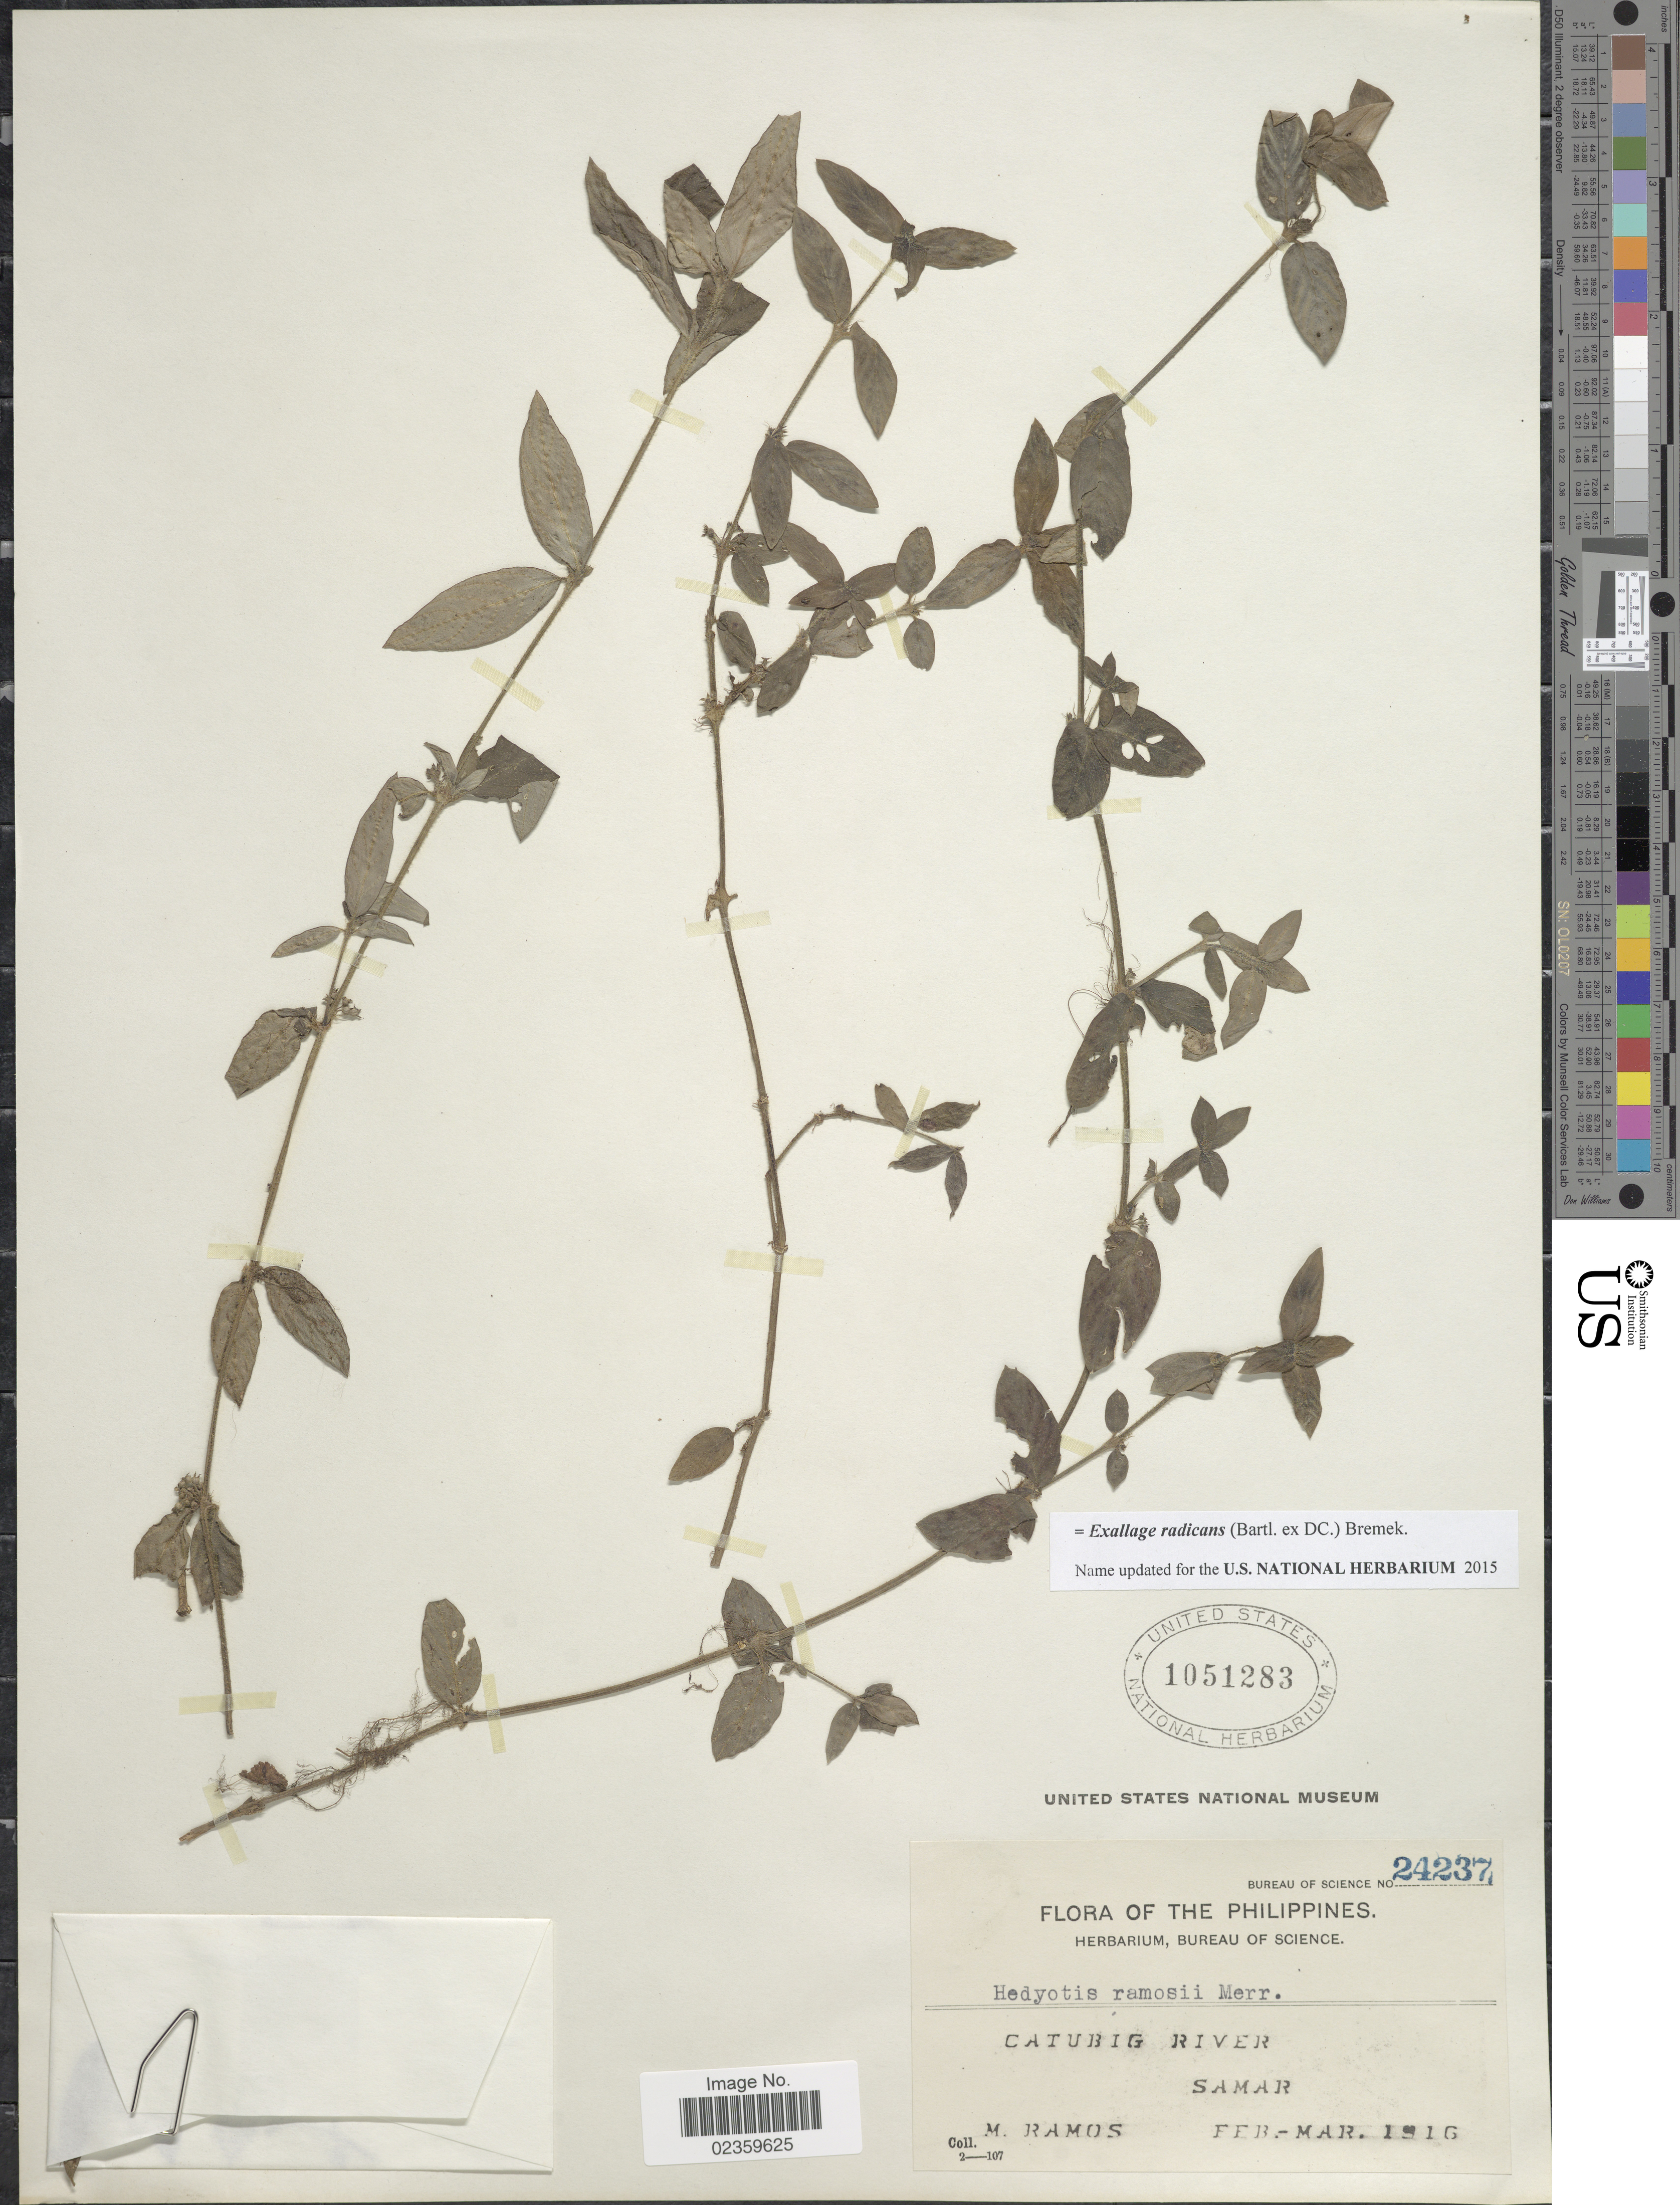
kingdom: Plantae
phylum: Tracheophyta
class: Magnoliopsida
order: Gentianales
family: Rubiaceae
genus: Exallage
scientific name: Exallage radicans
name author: (Bartl. ex DC.) Bremek.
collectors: M. Ramos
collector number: Bureau of Science 24237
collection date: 1916-02/1916-03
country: Philippines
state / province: Eastern Visayas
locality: Catubig River. Samar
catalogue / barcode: US 1051283